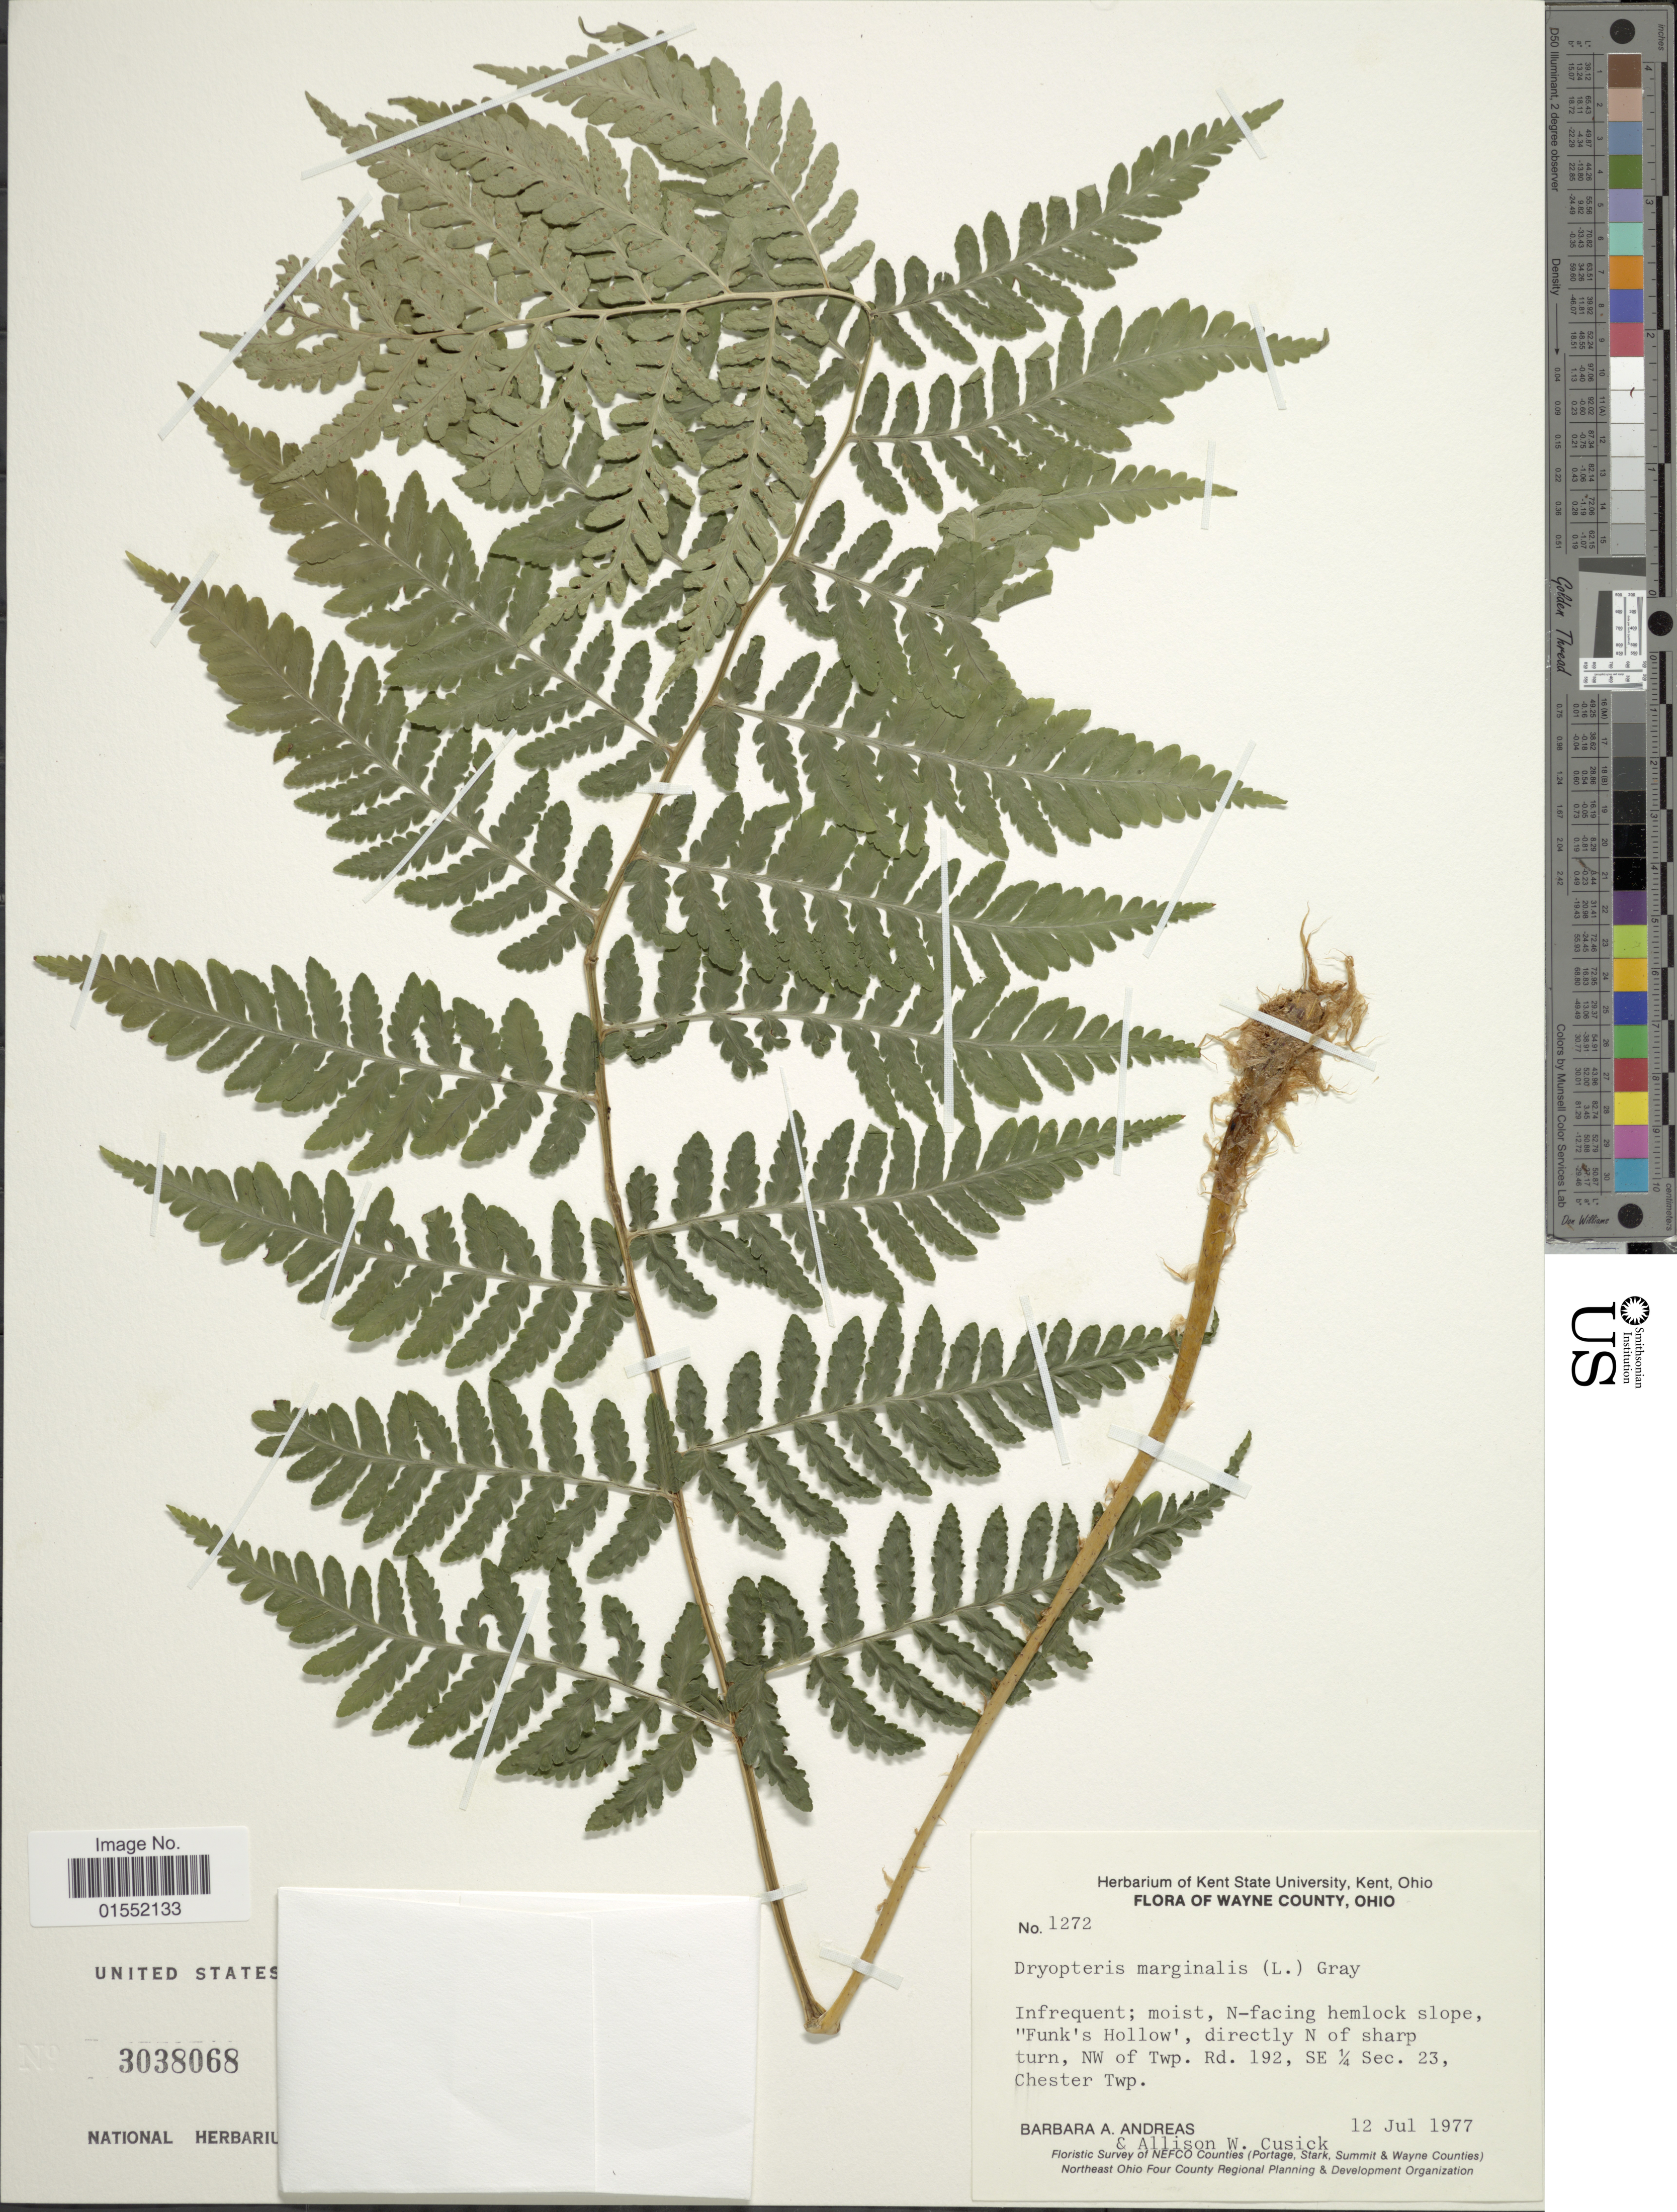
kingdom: Plantae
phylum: Tracheophyta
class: Polypodiopsida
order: Polypodiales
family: Dryopteridaceae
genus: Dryopteris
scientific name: Dryopteris marginalis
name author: (L.) A. Gray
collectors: B. A. Andreas & A. Cusick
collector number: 1272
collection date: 1977-07-12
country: United States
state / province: Ohio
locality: Wayne County, moist, N-facing hemlock slope, "Funk's Hollow", directly N of sharp turn, NW of Twp. Rd. 192, SE ¼ Sec. 23, Chester Twp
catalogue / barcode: US 3038068